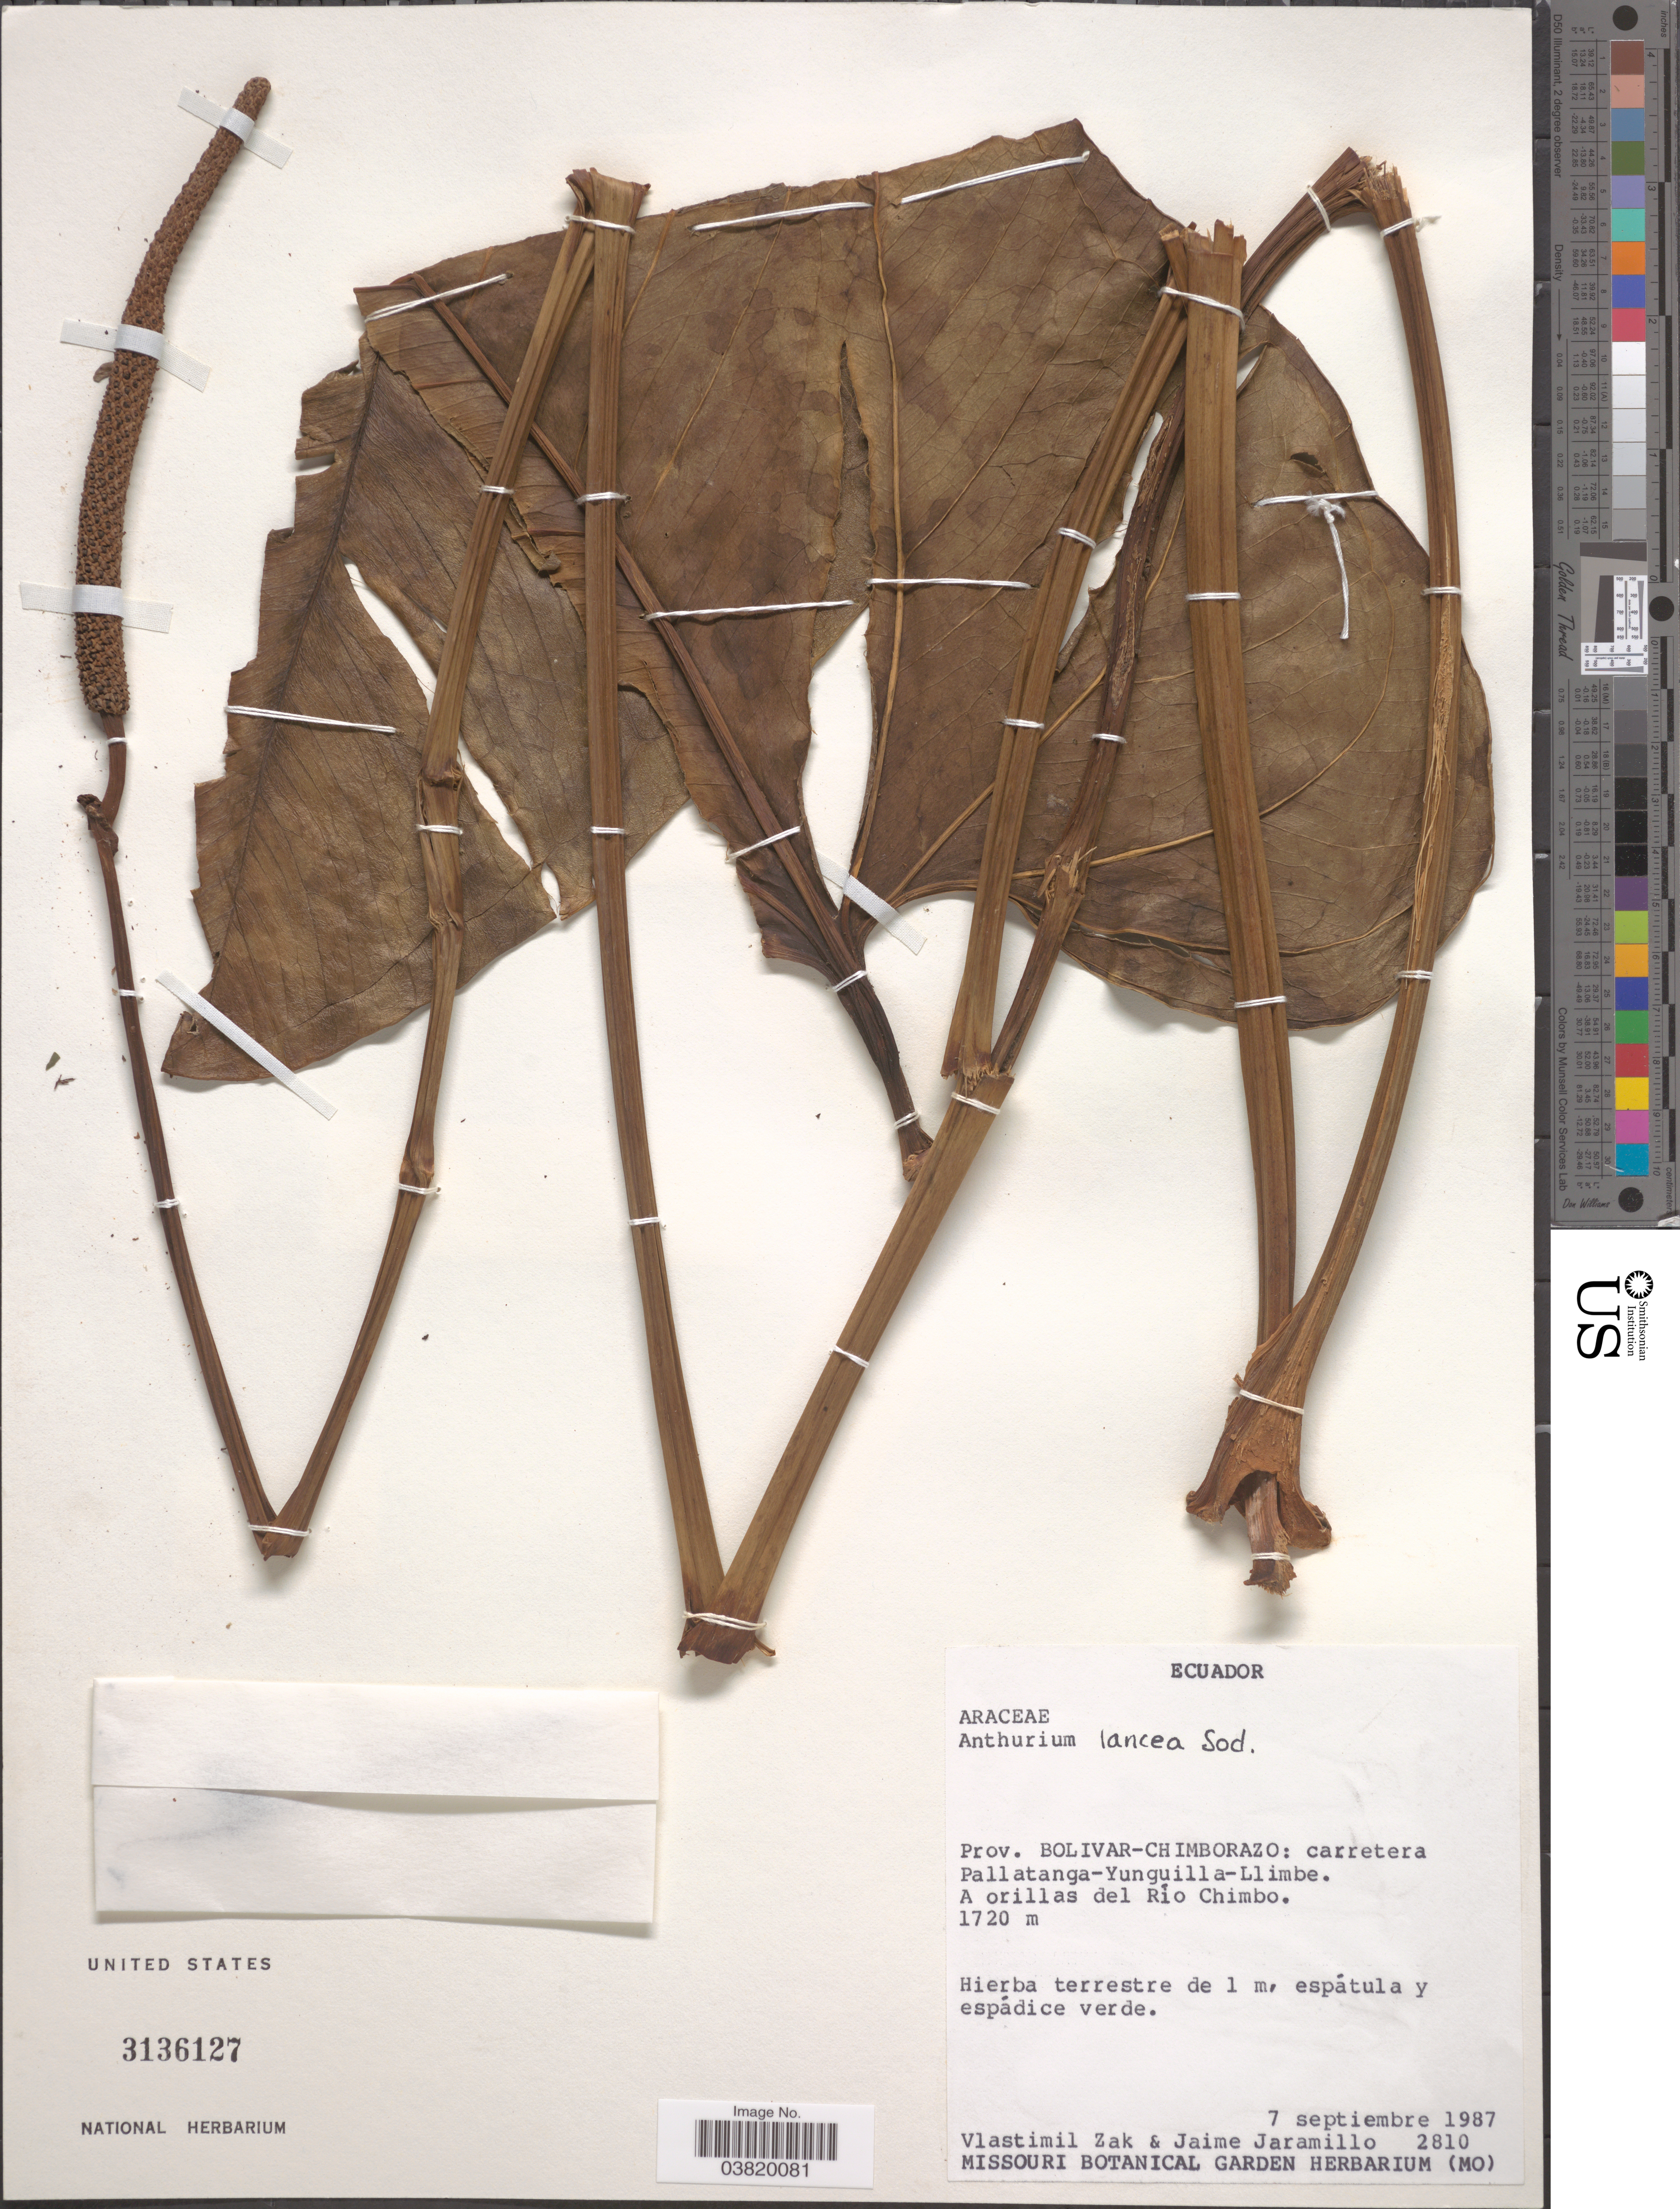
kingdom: Plantae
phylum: Tracheophyta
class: Liliopsida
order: Alismatales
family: Araceae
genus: Anthurium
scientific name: Anthurium lancea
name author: Sodiro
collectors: V. Zak & J. Jaramillo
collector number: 2810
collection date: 1987-09-07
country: Ecuador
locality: Bolivar-Chimorazo: carretera Pallatanga-Yunguilla-Llimbe. A orillas del Río Chimbo.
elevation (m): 1720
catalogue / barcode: US 3136127